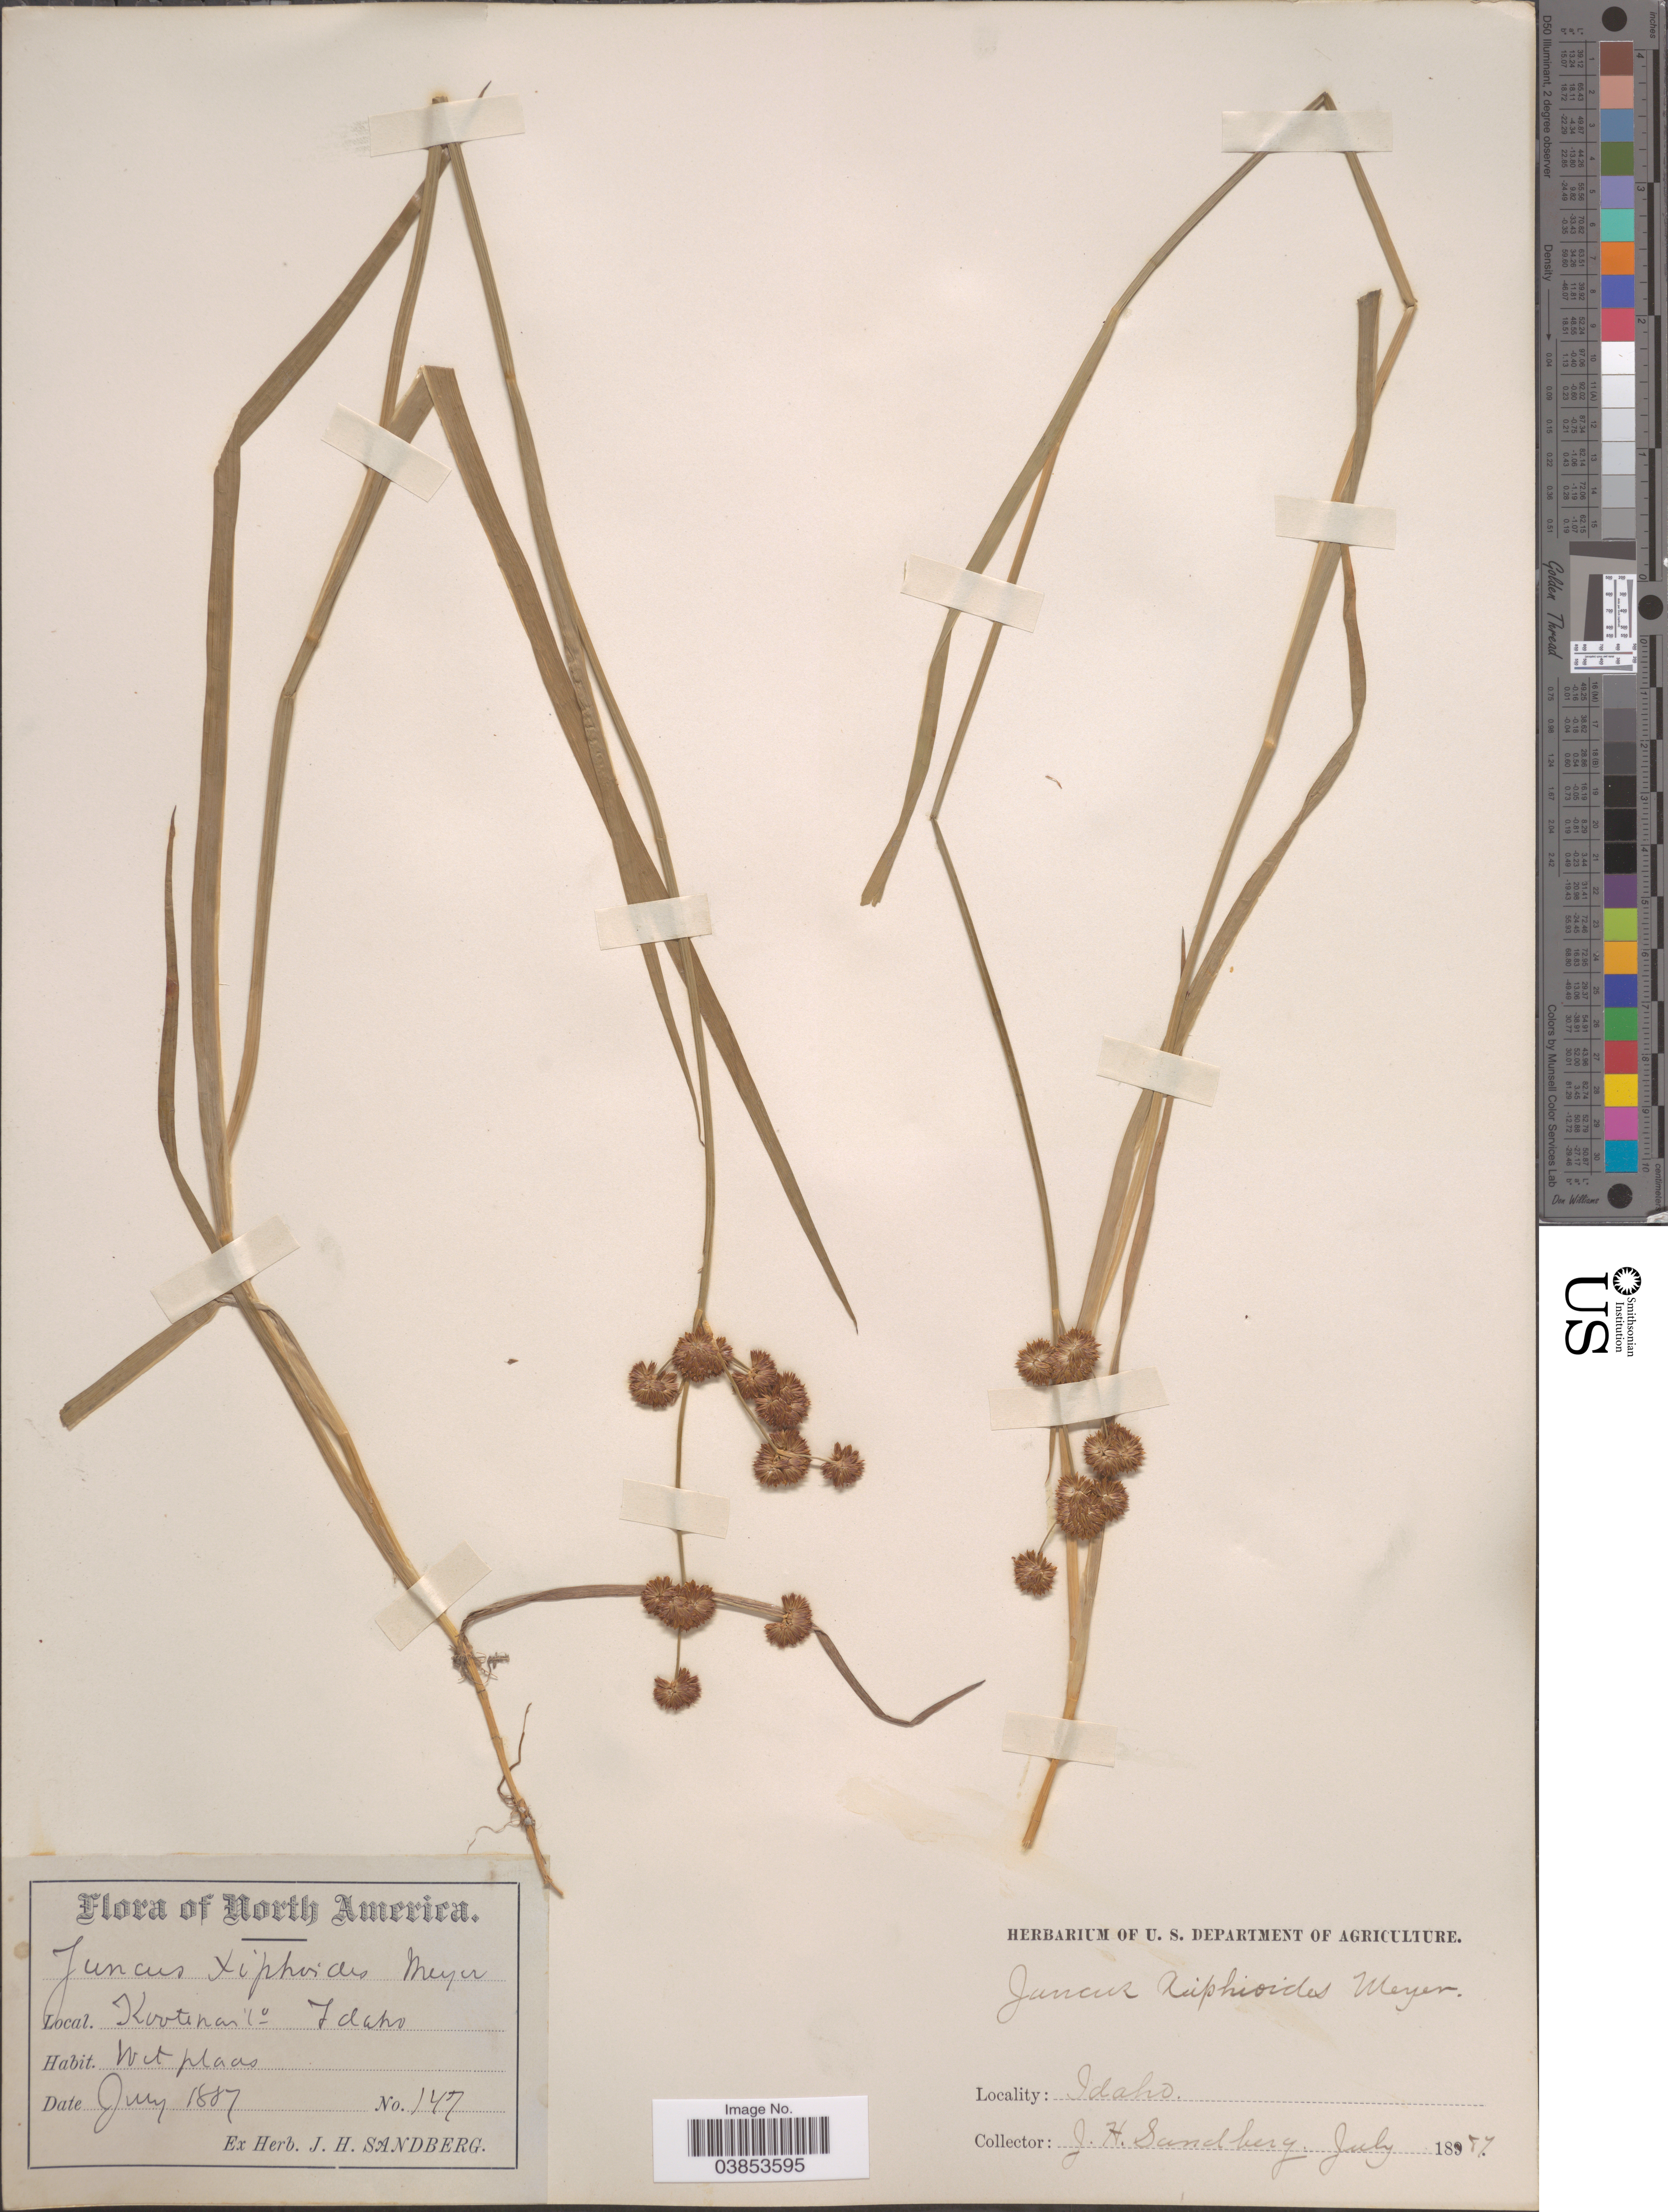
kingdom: Plantae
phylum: Tracheophyta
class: Liliopsida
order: Poales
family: Juncaceae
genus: Juncus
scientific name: Juncus ensifolius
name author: Wikstr.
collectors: J. H. Sandberg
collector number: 147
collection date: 1887-07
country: United States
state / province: Idaho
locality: Kootenai Co.